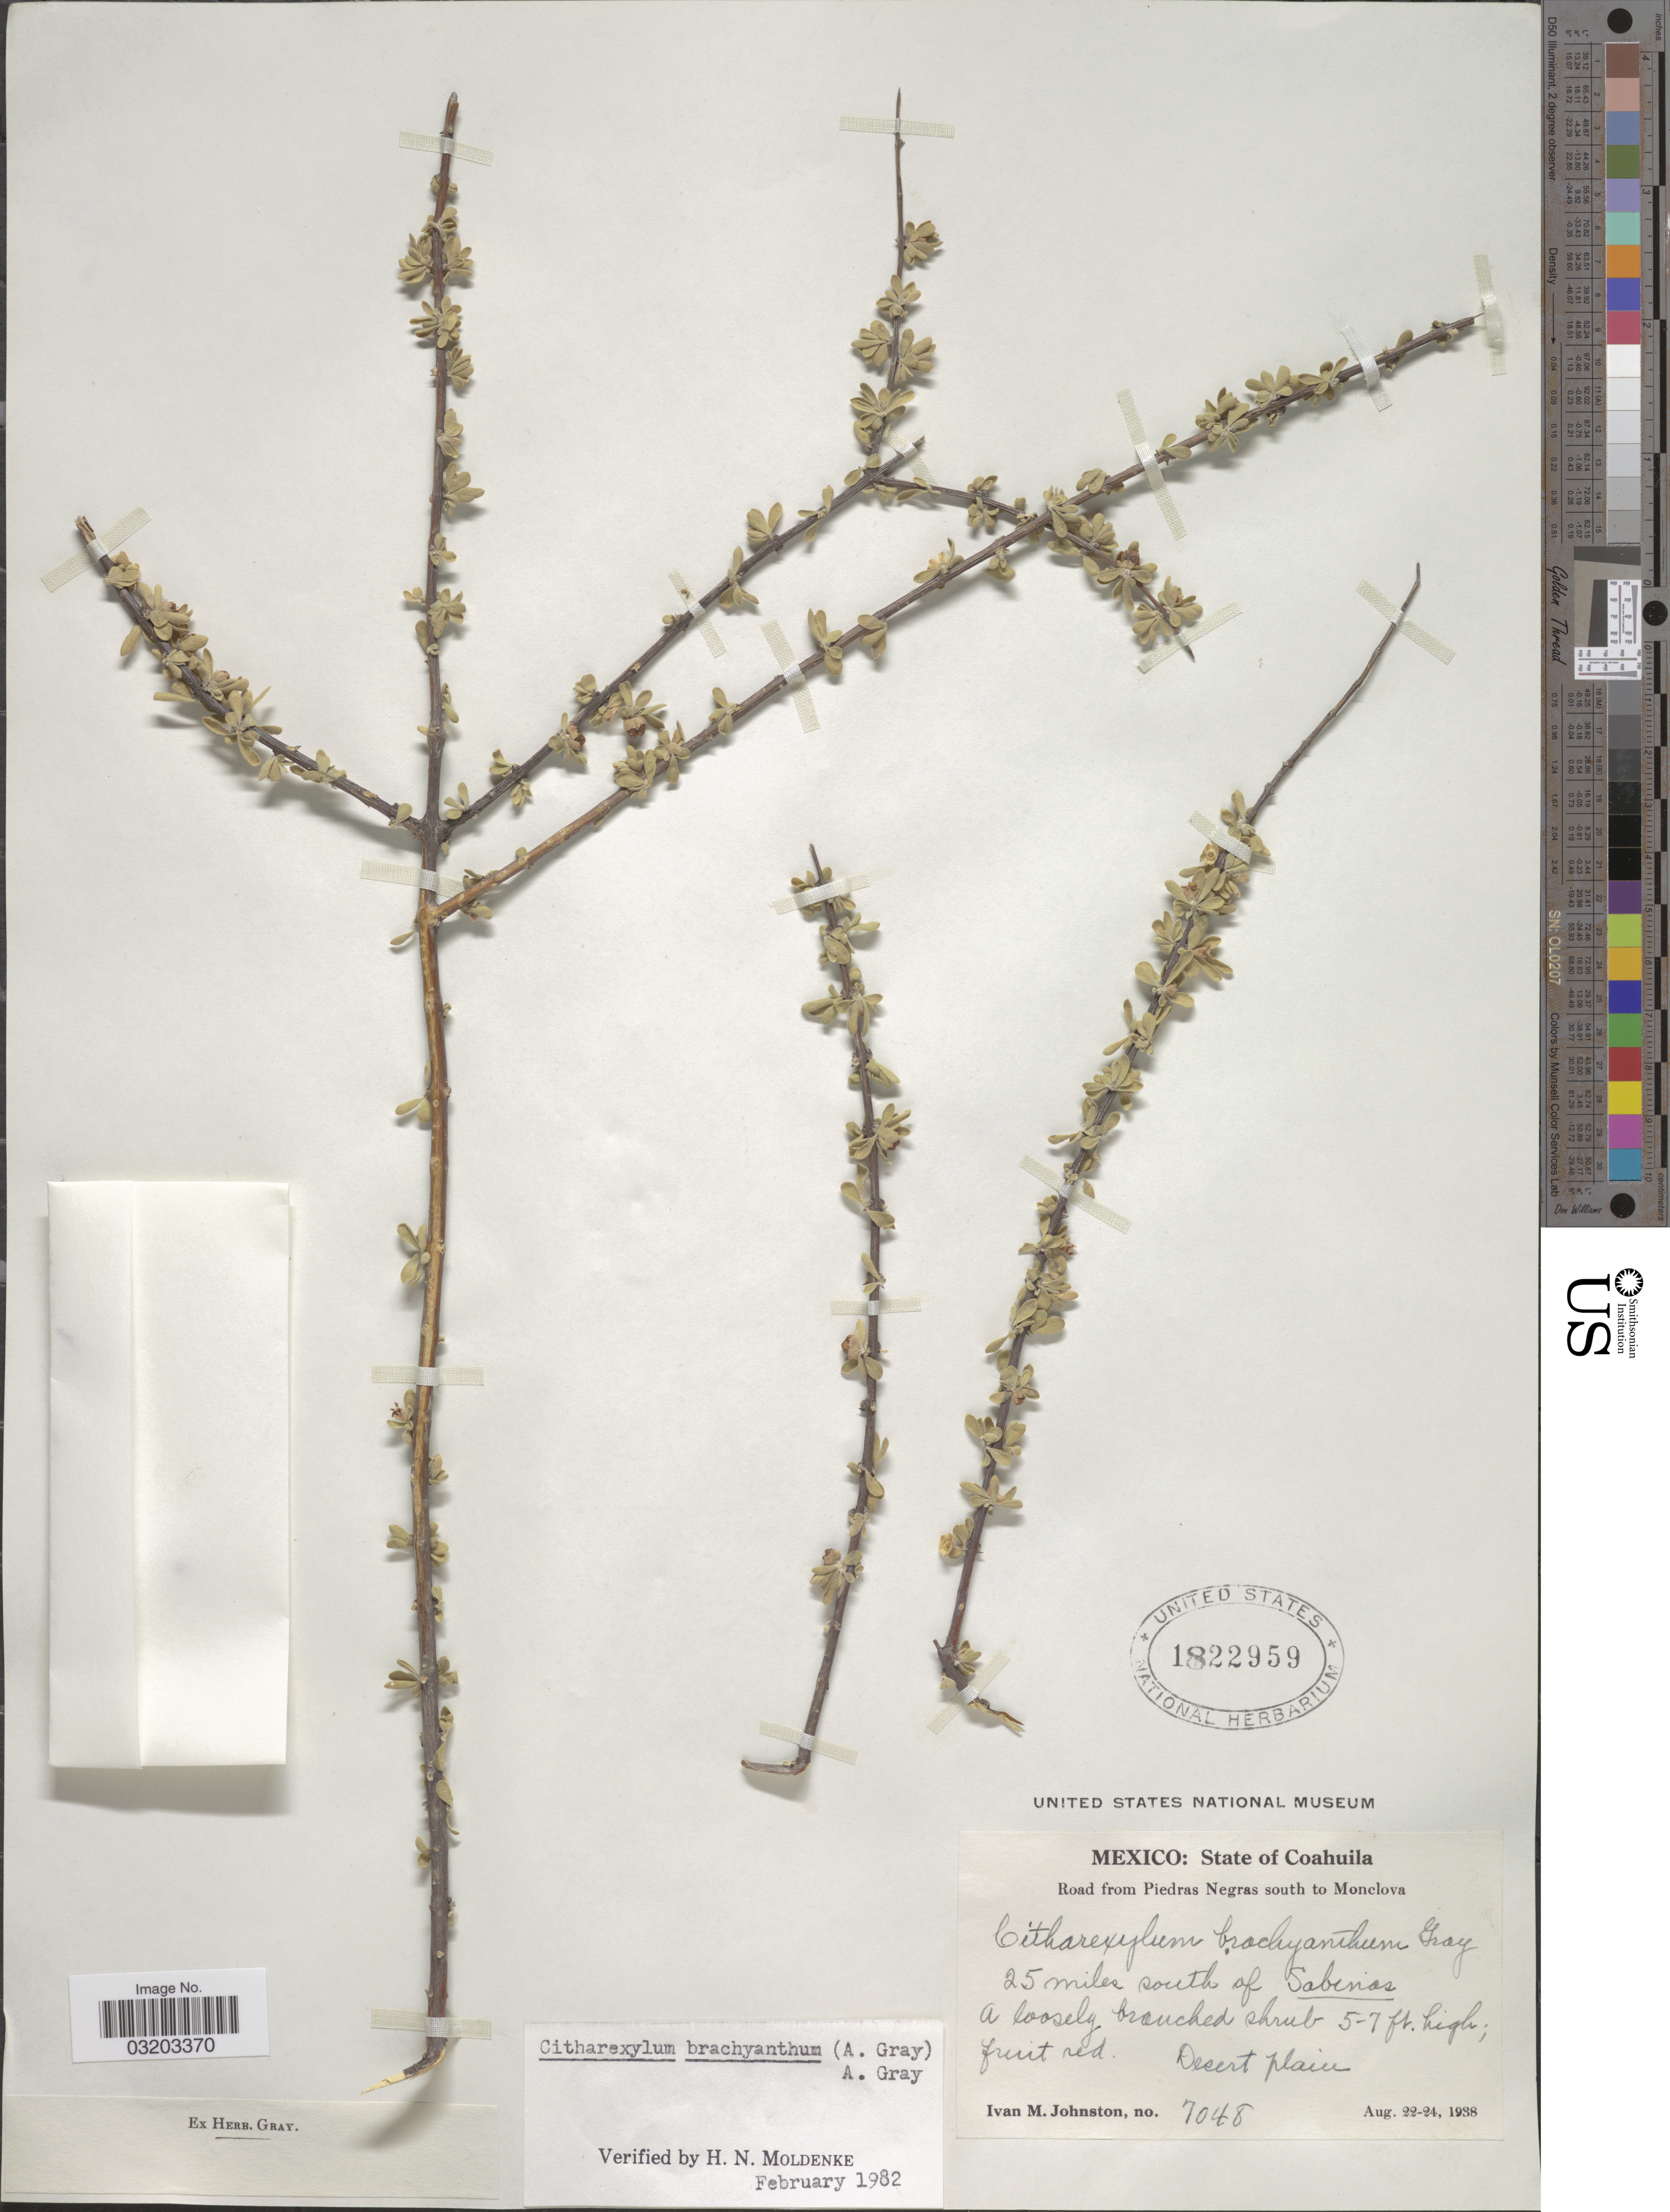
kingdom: Plantae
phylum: Tracheophyta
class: Magnoliopsida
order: Lamiales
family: Verbenaceae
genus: Citharexylum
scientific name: Citharexylum brachyanthum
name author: (A. Gray ex Hemsl.) A. Gray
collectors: I.M. Johnston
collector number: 7048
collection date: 1938-08-22/1938-08-24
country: Mexico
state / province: Coahuila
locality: Road from Piedras Negras south to Monclova. 25 miles south of Sabinas. Desert plain.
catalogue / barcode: US 1822959